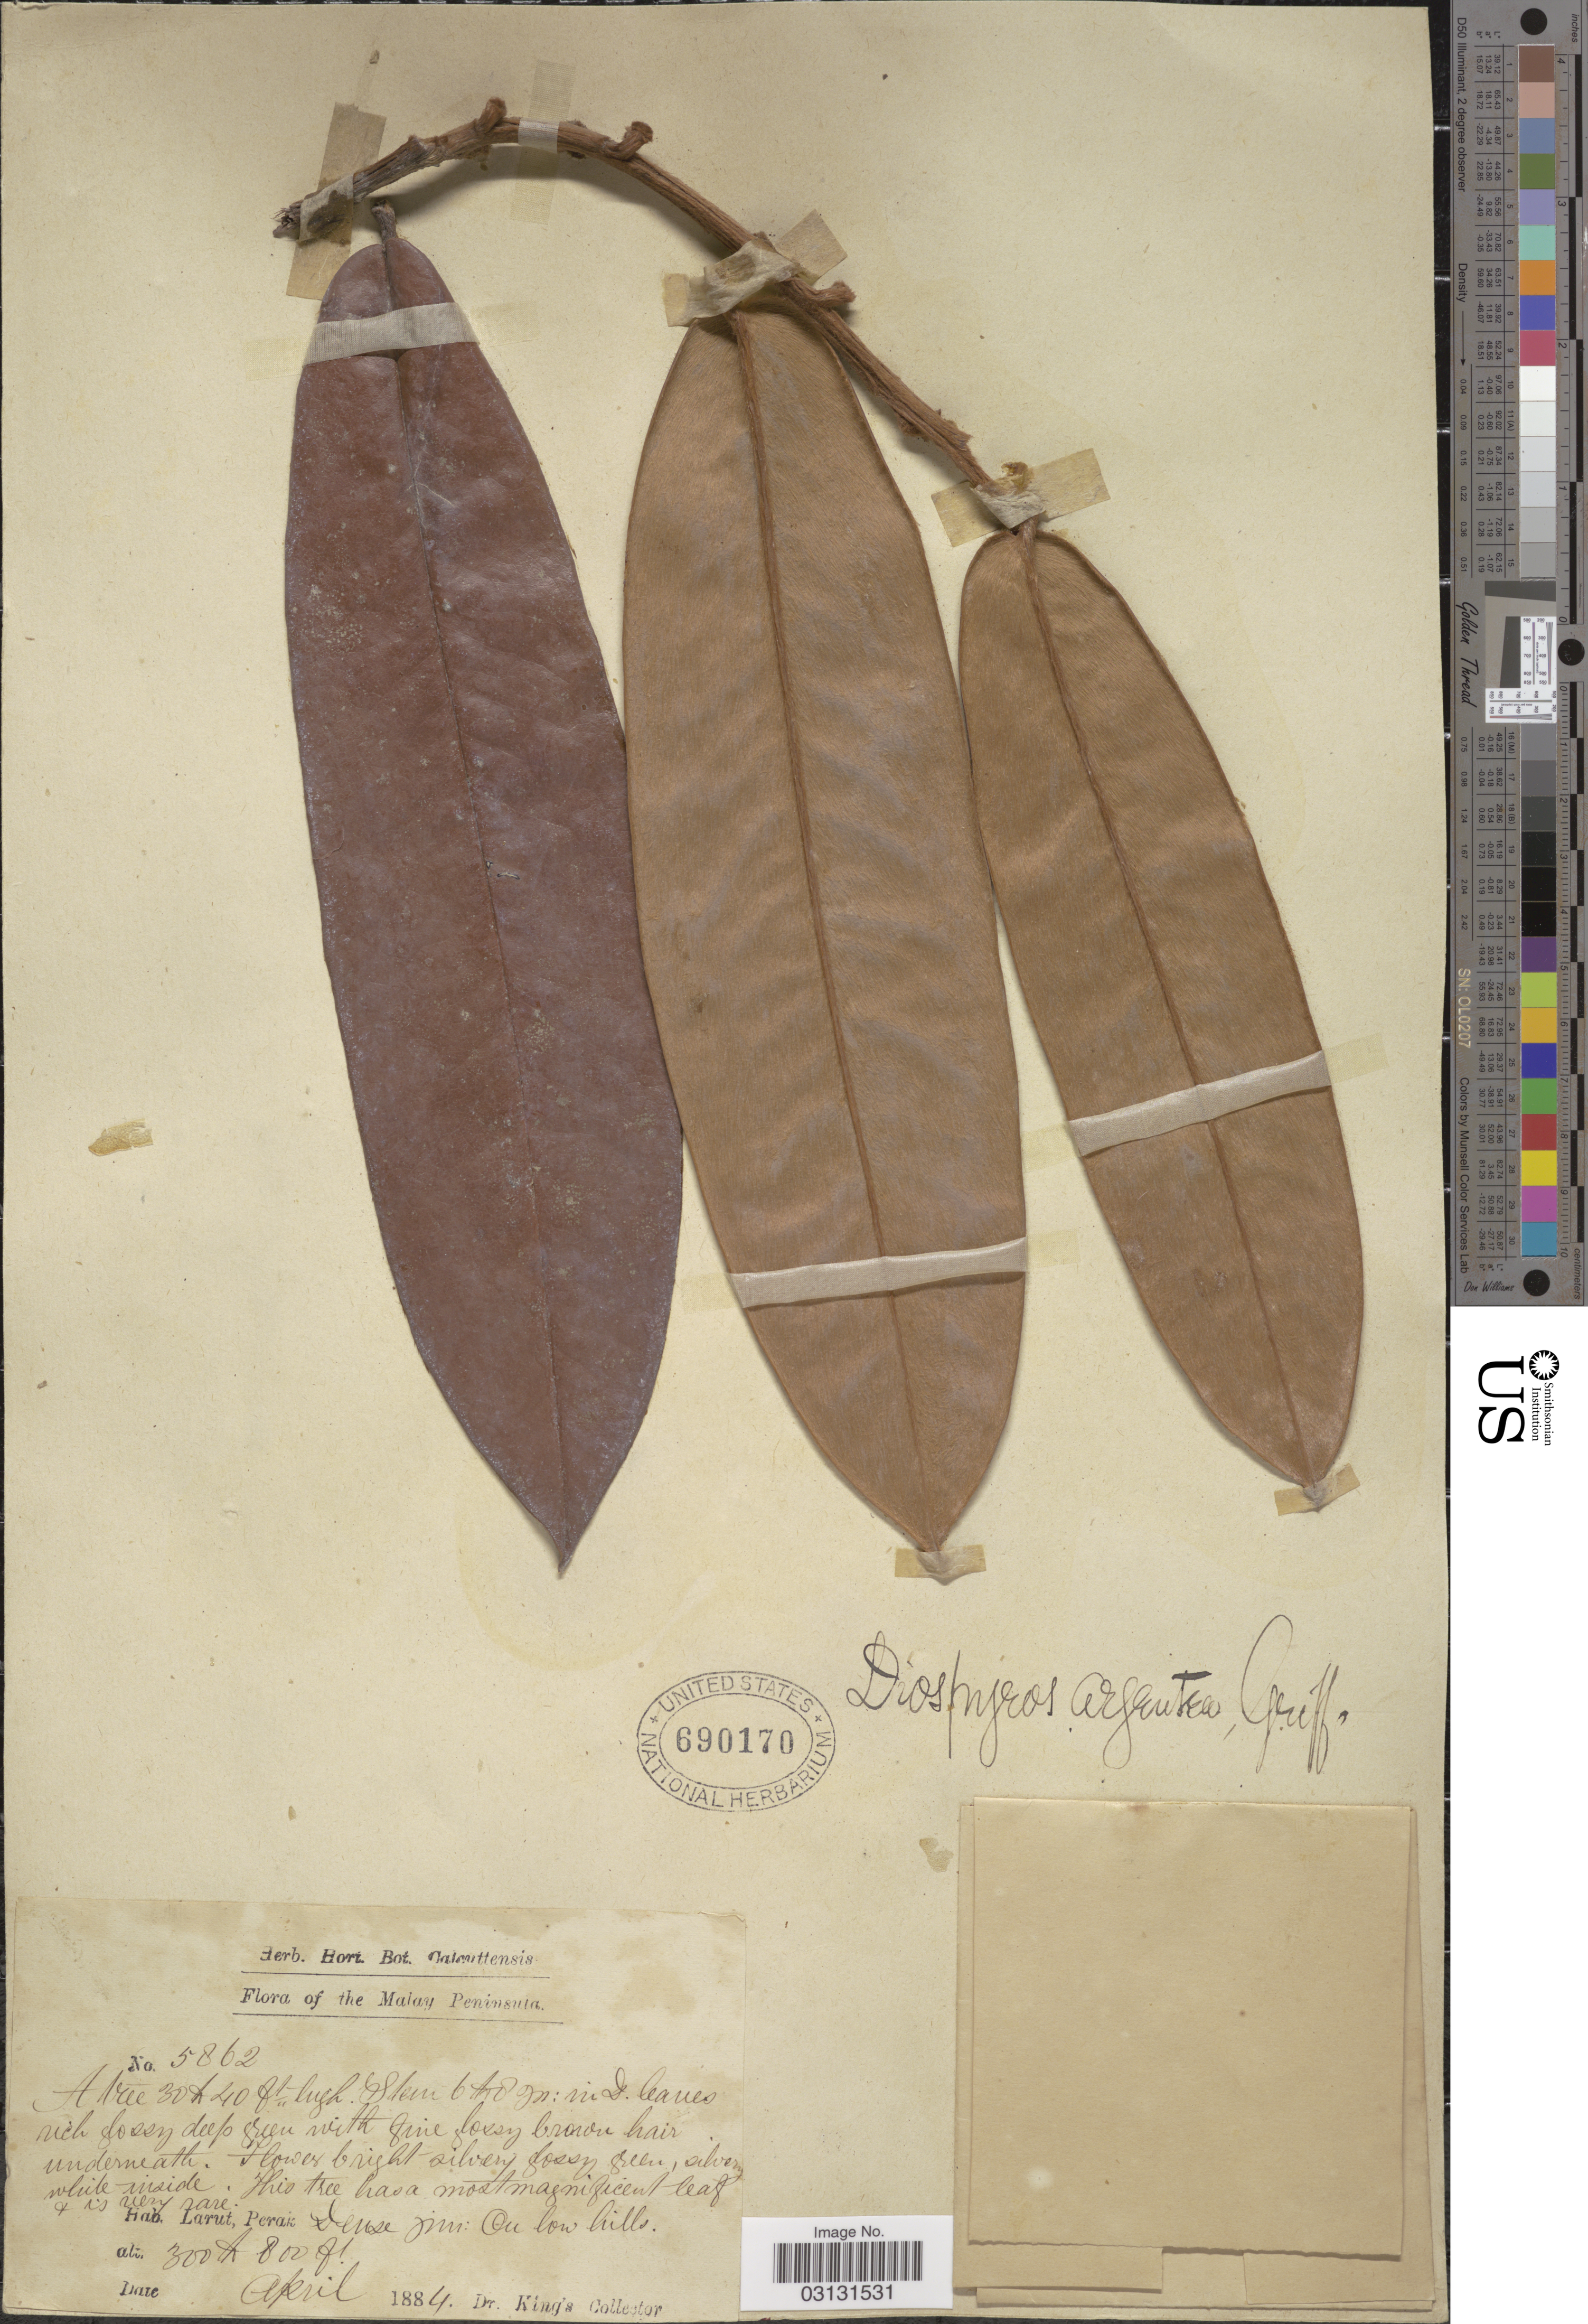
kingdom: Plantae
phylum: Tracheophyta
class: Magnoliopsida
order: Ericales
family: Ebenaceae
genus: Diospyros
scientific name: Diospyros argentea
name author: Griff.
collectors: Dr. King's collector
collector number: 5862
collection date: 1884-04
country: Malaysia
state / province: Perak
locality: The Malay Peninsula. Larut.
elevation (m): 91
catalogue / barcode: US 690170